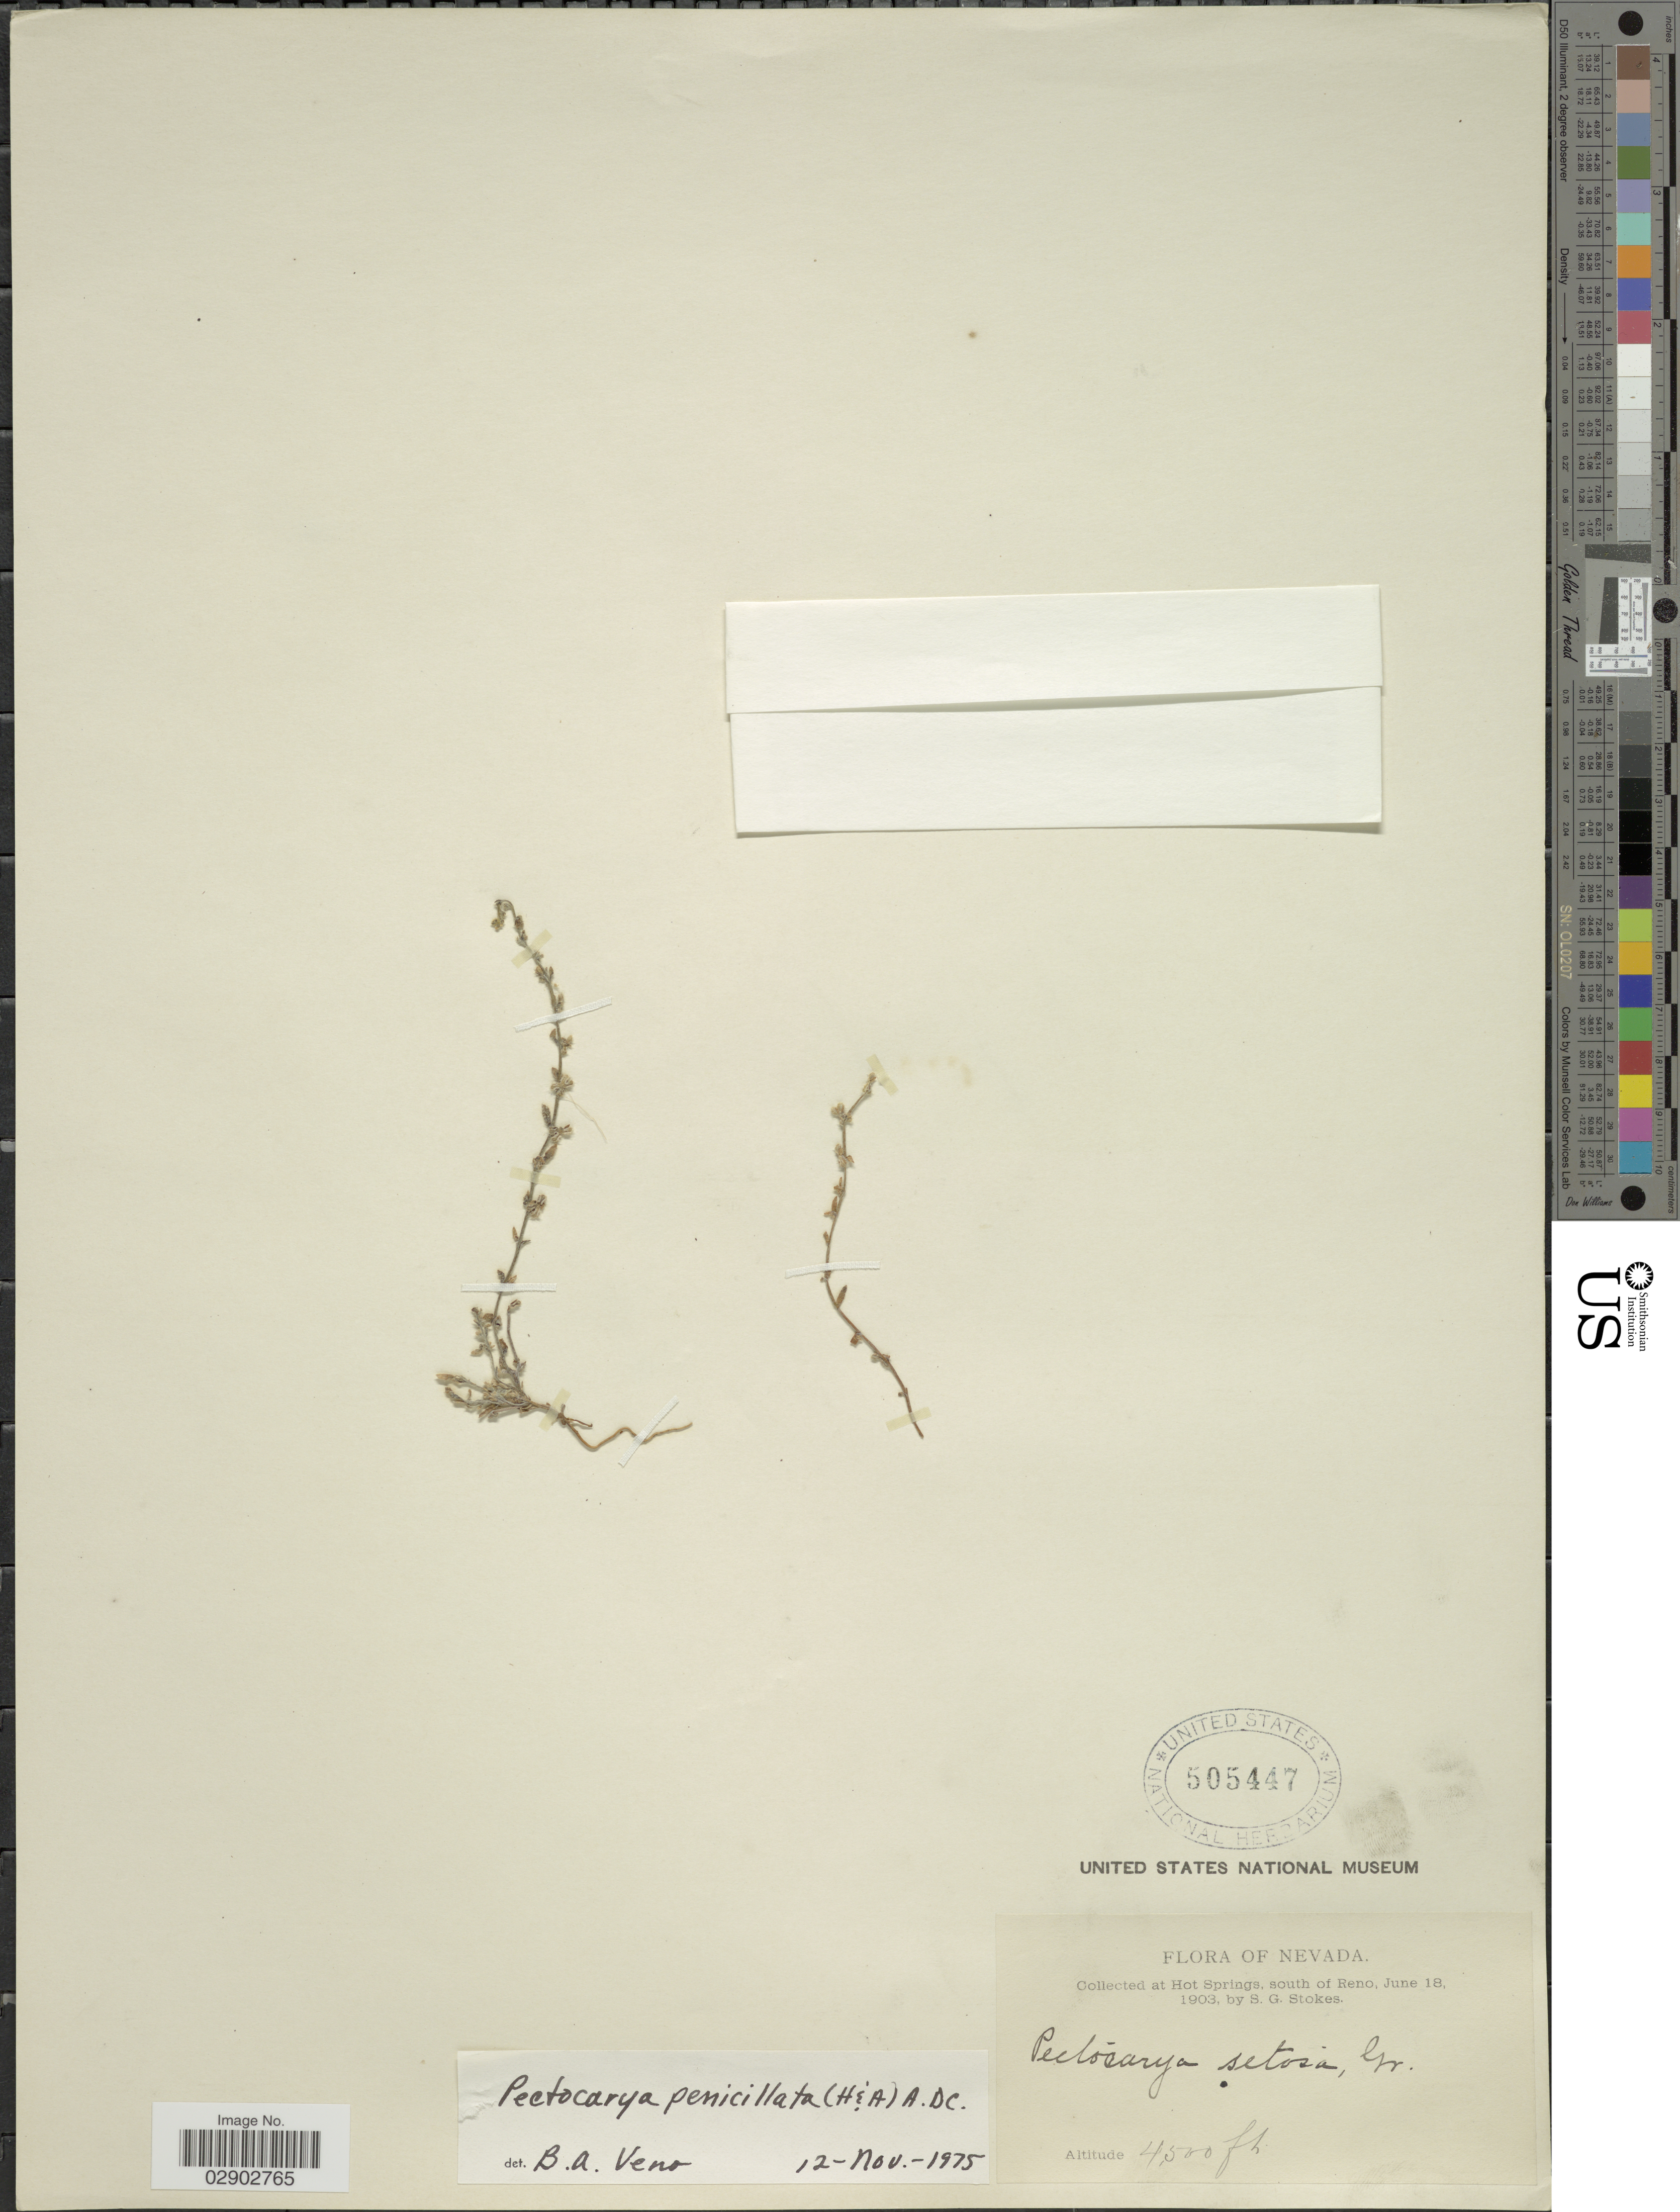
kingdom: Plantae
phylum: Tracheophyta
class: Magnoliopsida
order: Boraginales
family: Boraginaceae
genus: Pectocarya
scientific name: Pectocarya penicillata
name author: Hook. & Arn.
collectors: S. G. Stokes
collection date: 1903-06-18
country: United States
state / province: Nevada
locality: Hot Springs, south of Reno.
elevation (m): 1372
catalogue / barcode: US 505447